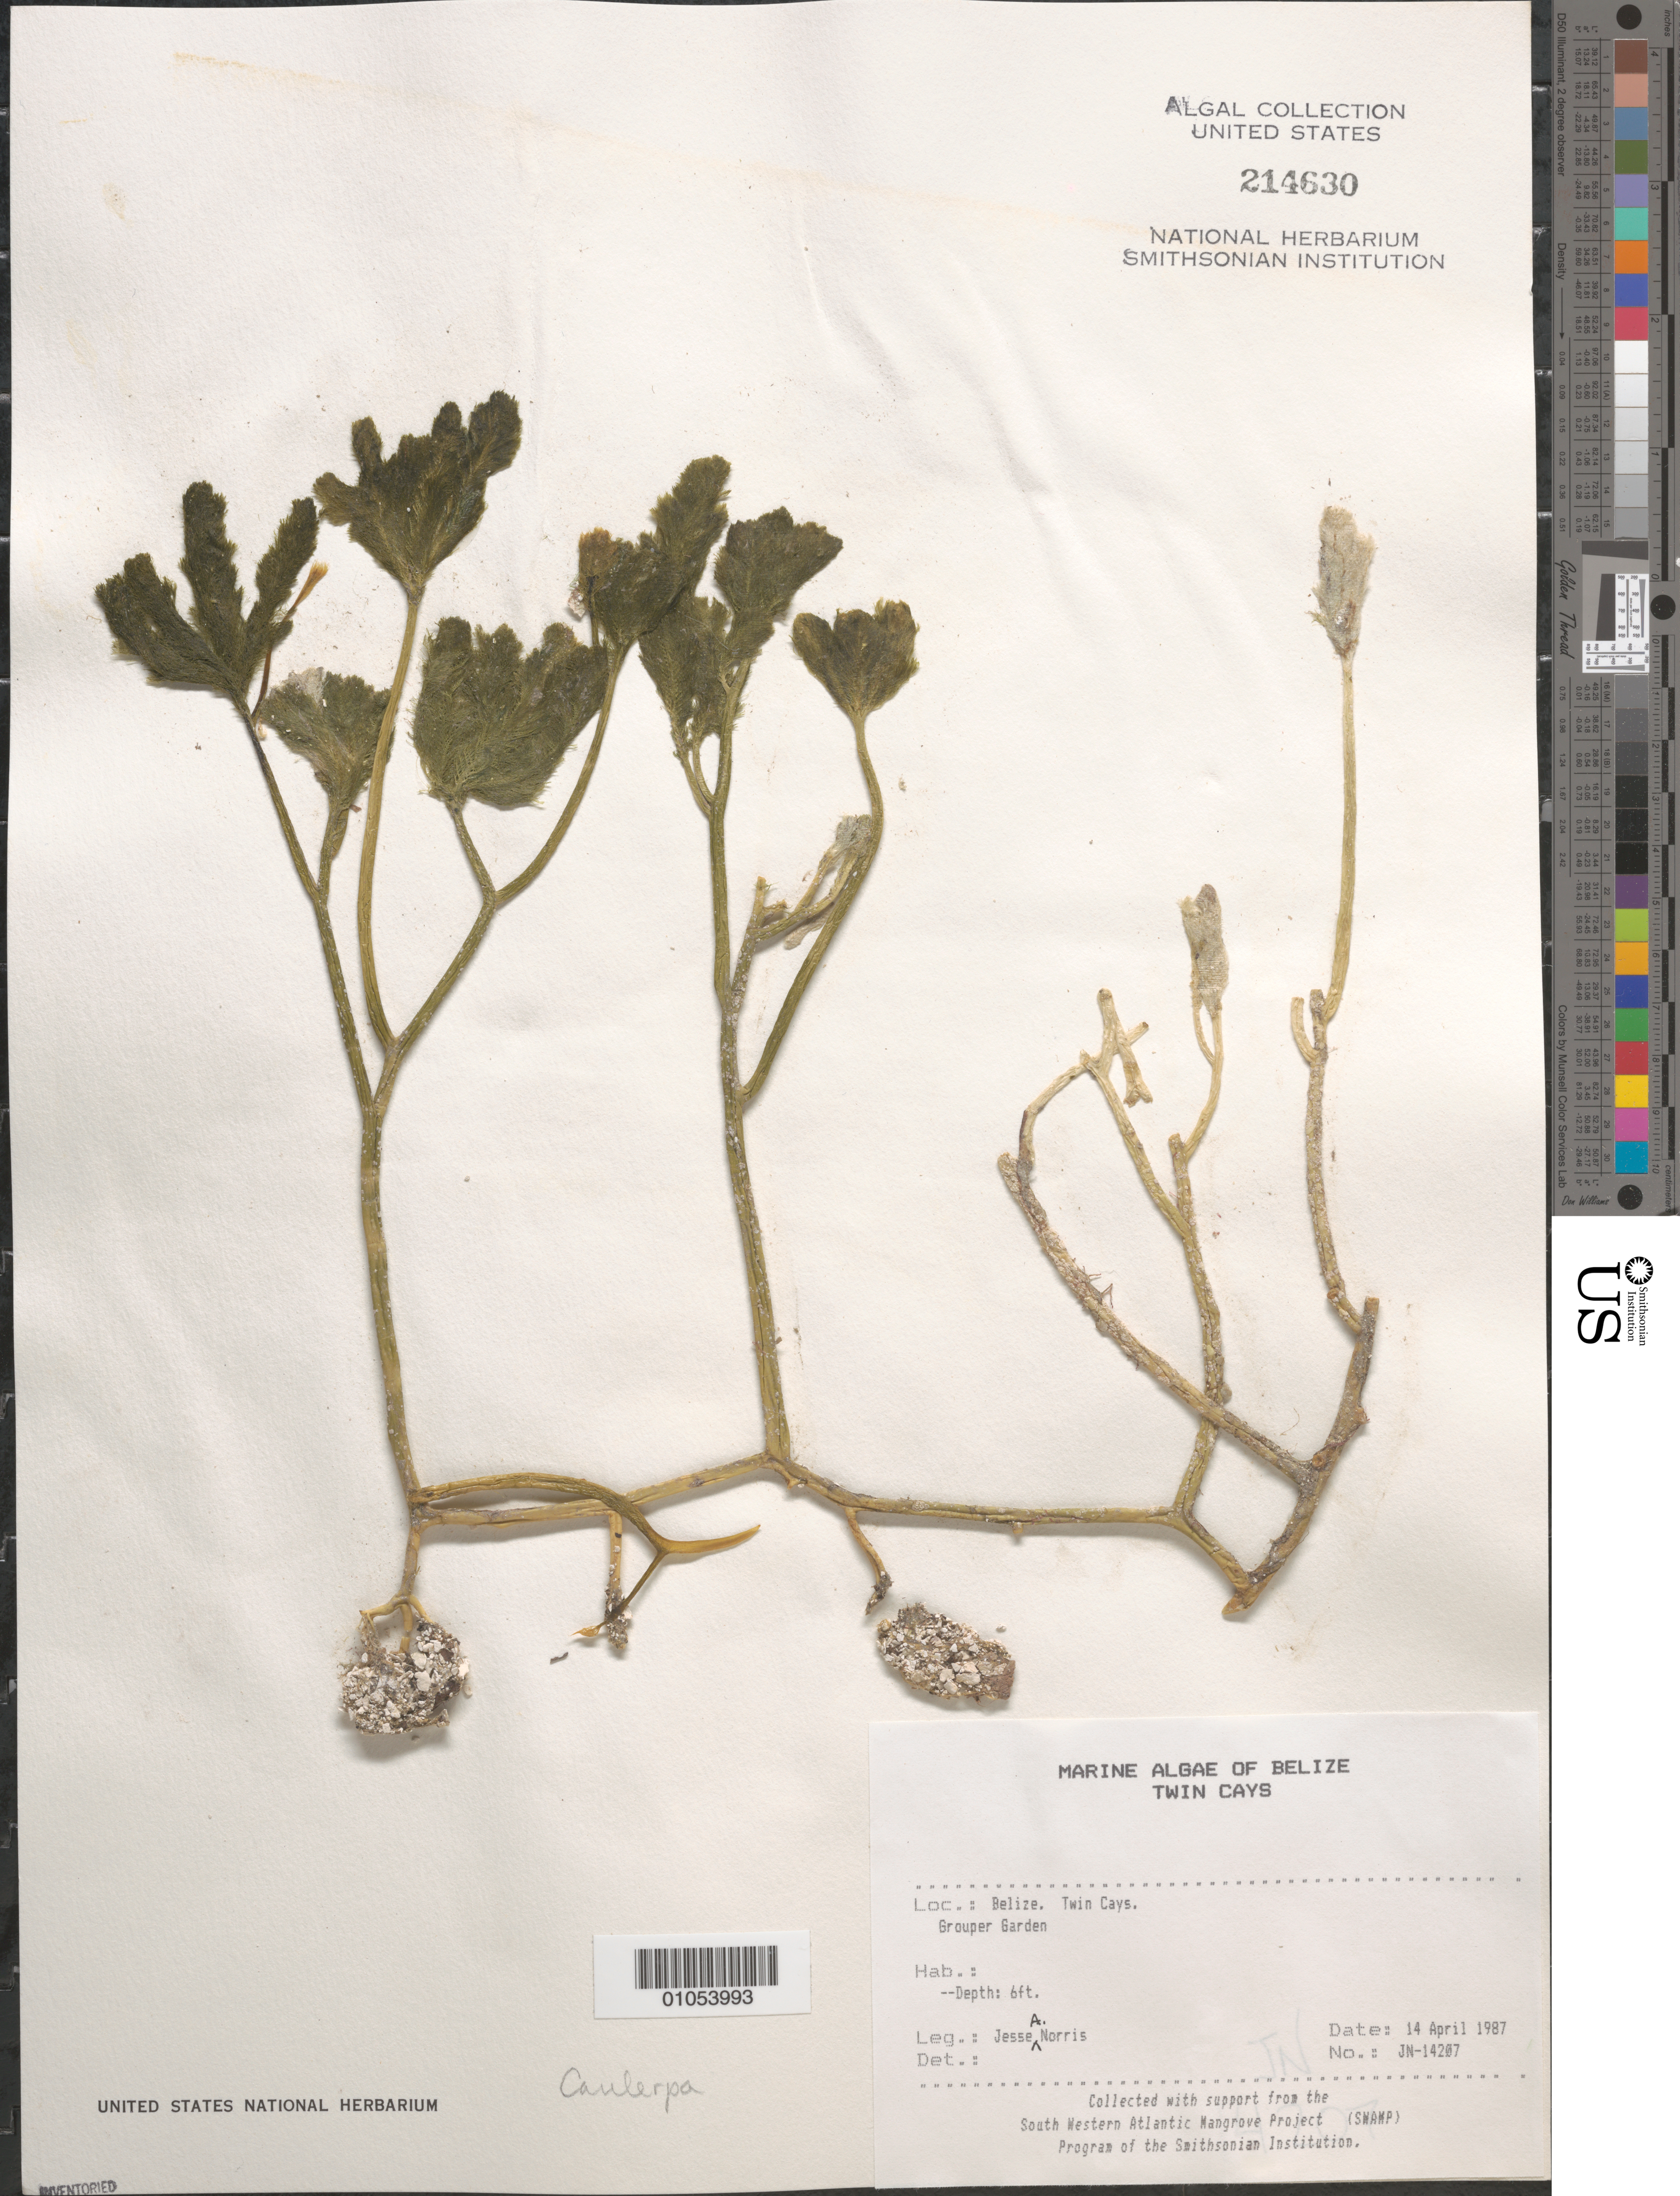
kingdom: Plantae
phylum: Chlorophyta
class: Ulvophyceae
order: Bryopsidales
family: Caulerpaceae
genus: Caulerpa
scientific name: Caulerpa sp.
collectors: J. A. Norris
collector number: JN-14207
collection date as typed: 14 Apr 1987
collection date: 1987-04-14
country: Belize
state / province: Stann Creek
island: Twin Cays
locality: Grouper Gardens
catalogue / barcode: US 214630